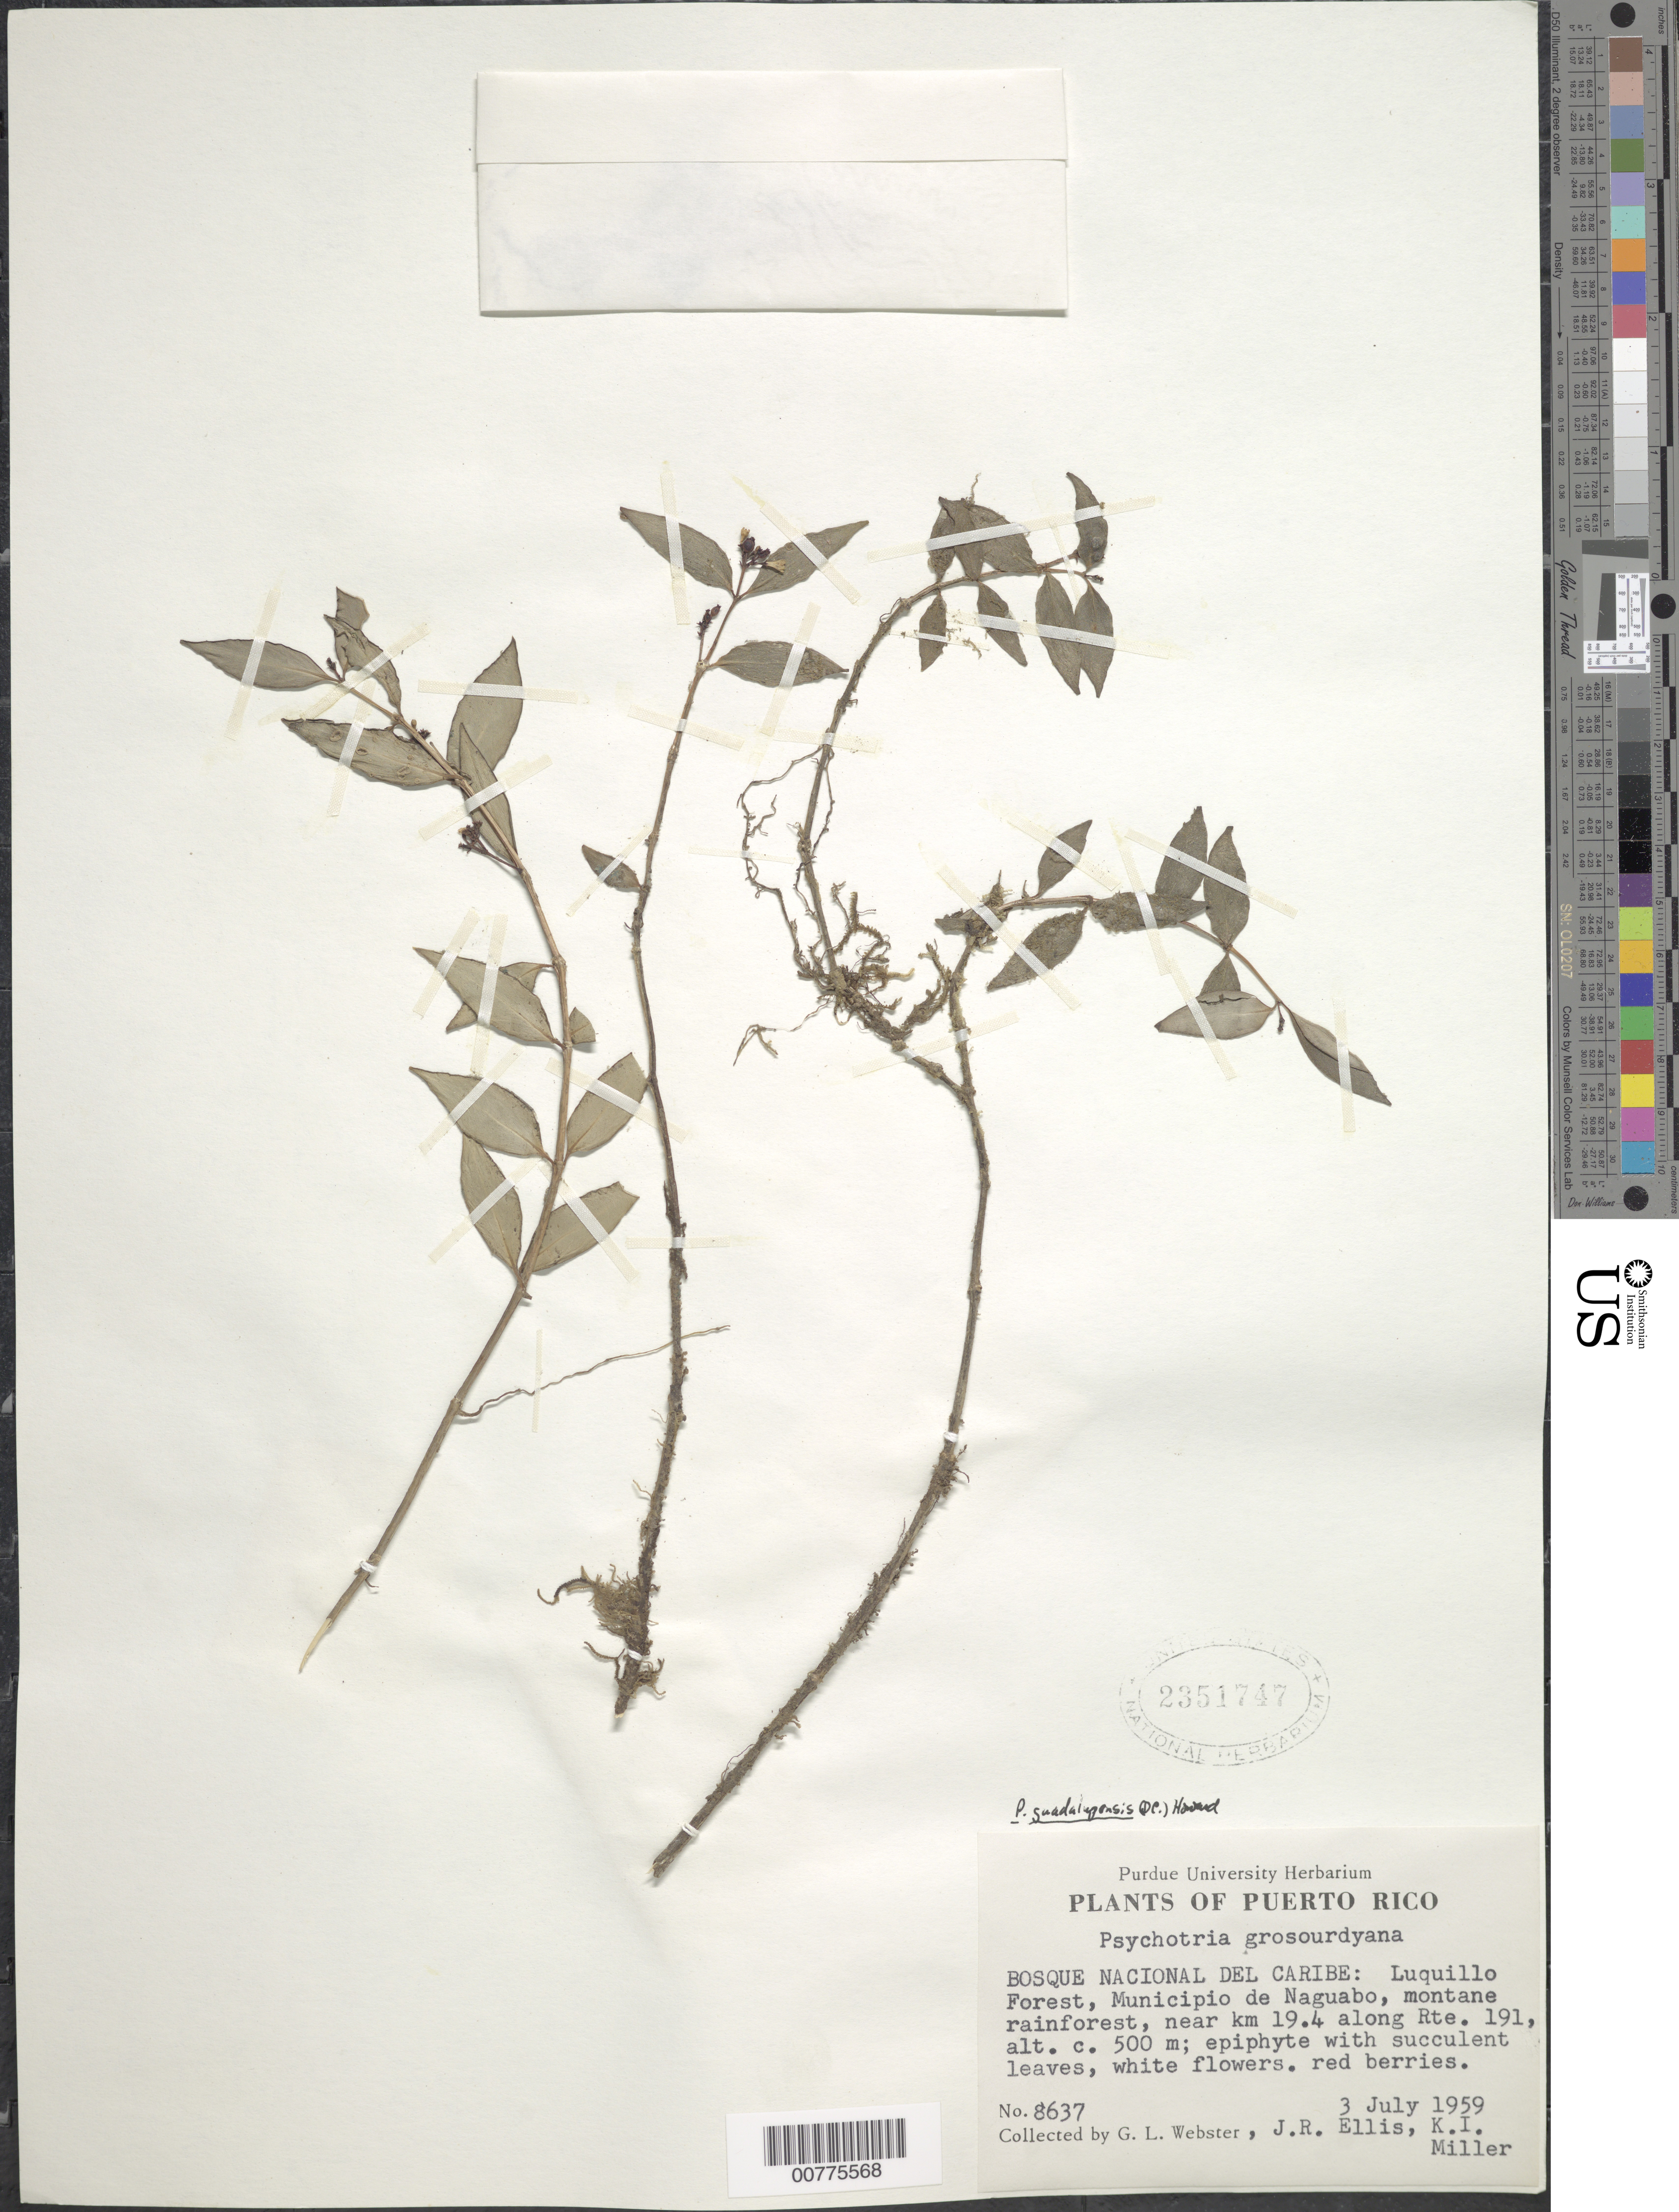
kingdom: Plantae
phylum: Tracheophyta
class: Magnoliopsida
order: Gentianales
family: Rubiaceae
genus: Notopleura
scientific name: Notopleura guadalupensis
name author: (DC.) C.M. Taylor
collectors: G. L. Webster, J. R. Ellis & K. Miller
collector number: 8637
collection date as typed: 03 Jul 1959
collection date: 1959-07-03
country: Puerto Rico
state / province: Naguabo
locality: Bosque Nacional del Caribe: Luquillo Forest, Municipio de Naguabo. Near Km. 19.4 along Rte. 191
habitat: Montane rainforest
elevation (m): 500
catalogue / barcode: US 2351747